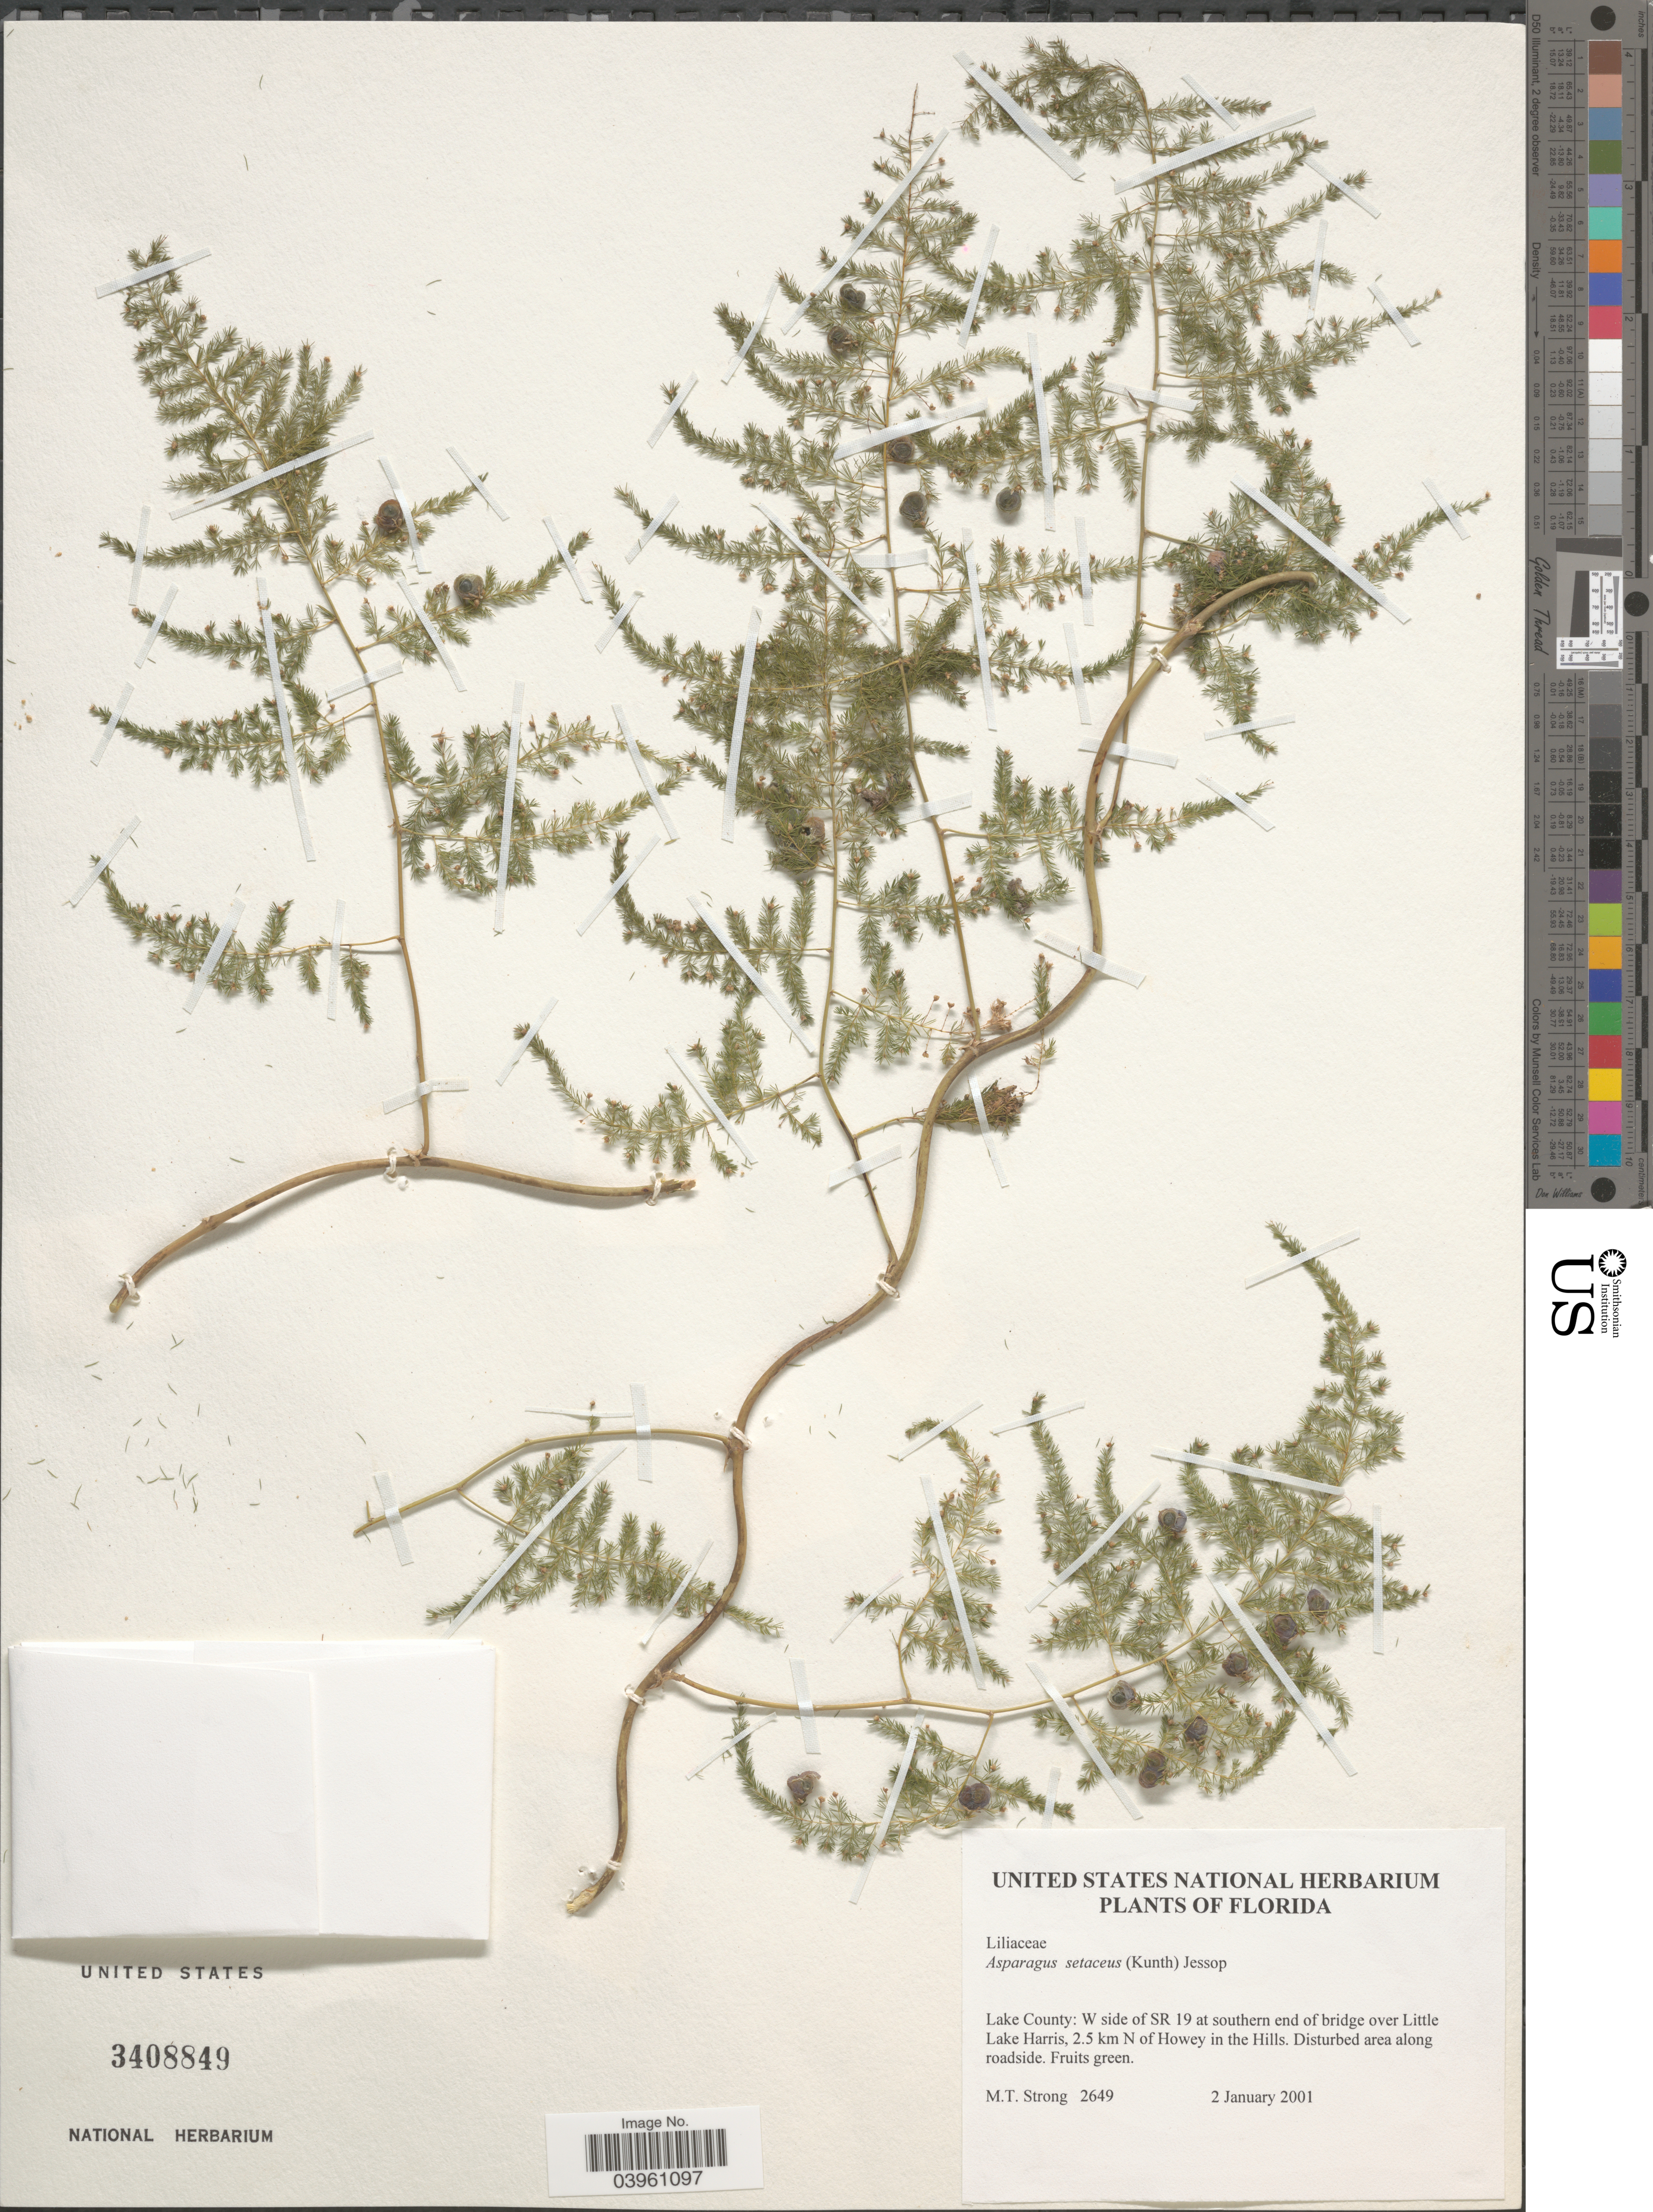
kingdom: Plantae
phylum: Tracheophyta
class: Liliopsida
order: Asparagales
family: Asparagaceae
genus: Asparagus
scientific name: Asparagus setaceus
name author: (Kunth) Jessop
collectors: M. T. Strong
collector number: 2649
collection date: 2001-01-02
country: United States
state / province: Florida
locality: Lake County: W side of SR 19 at southern end of bridge over Little Lake Harris, 2.5 km N of Howey in the Hills.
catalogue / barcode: US 3408849